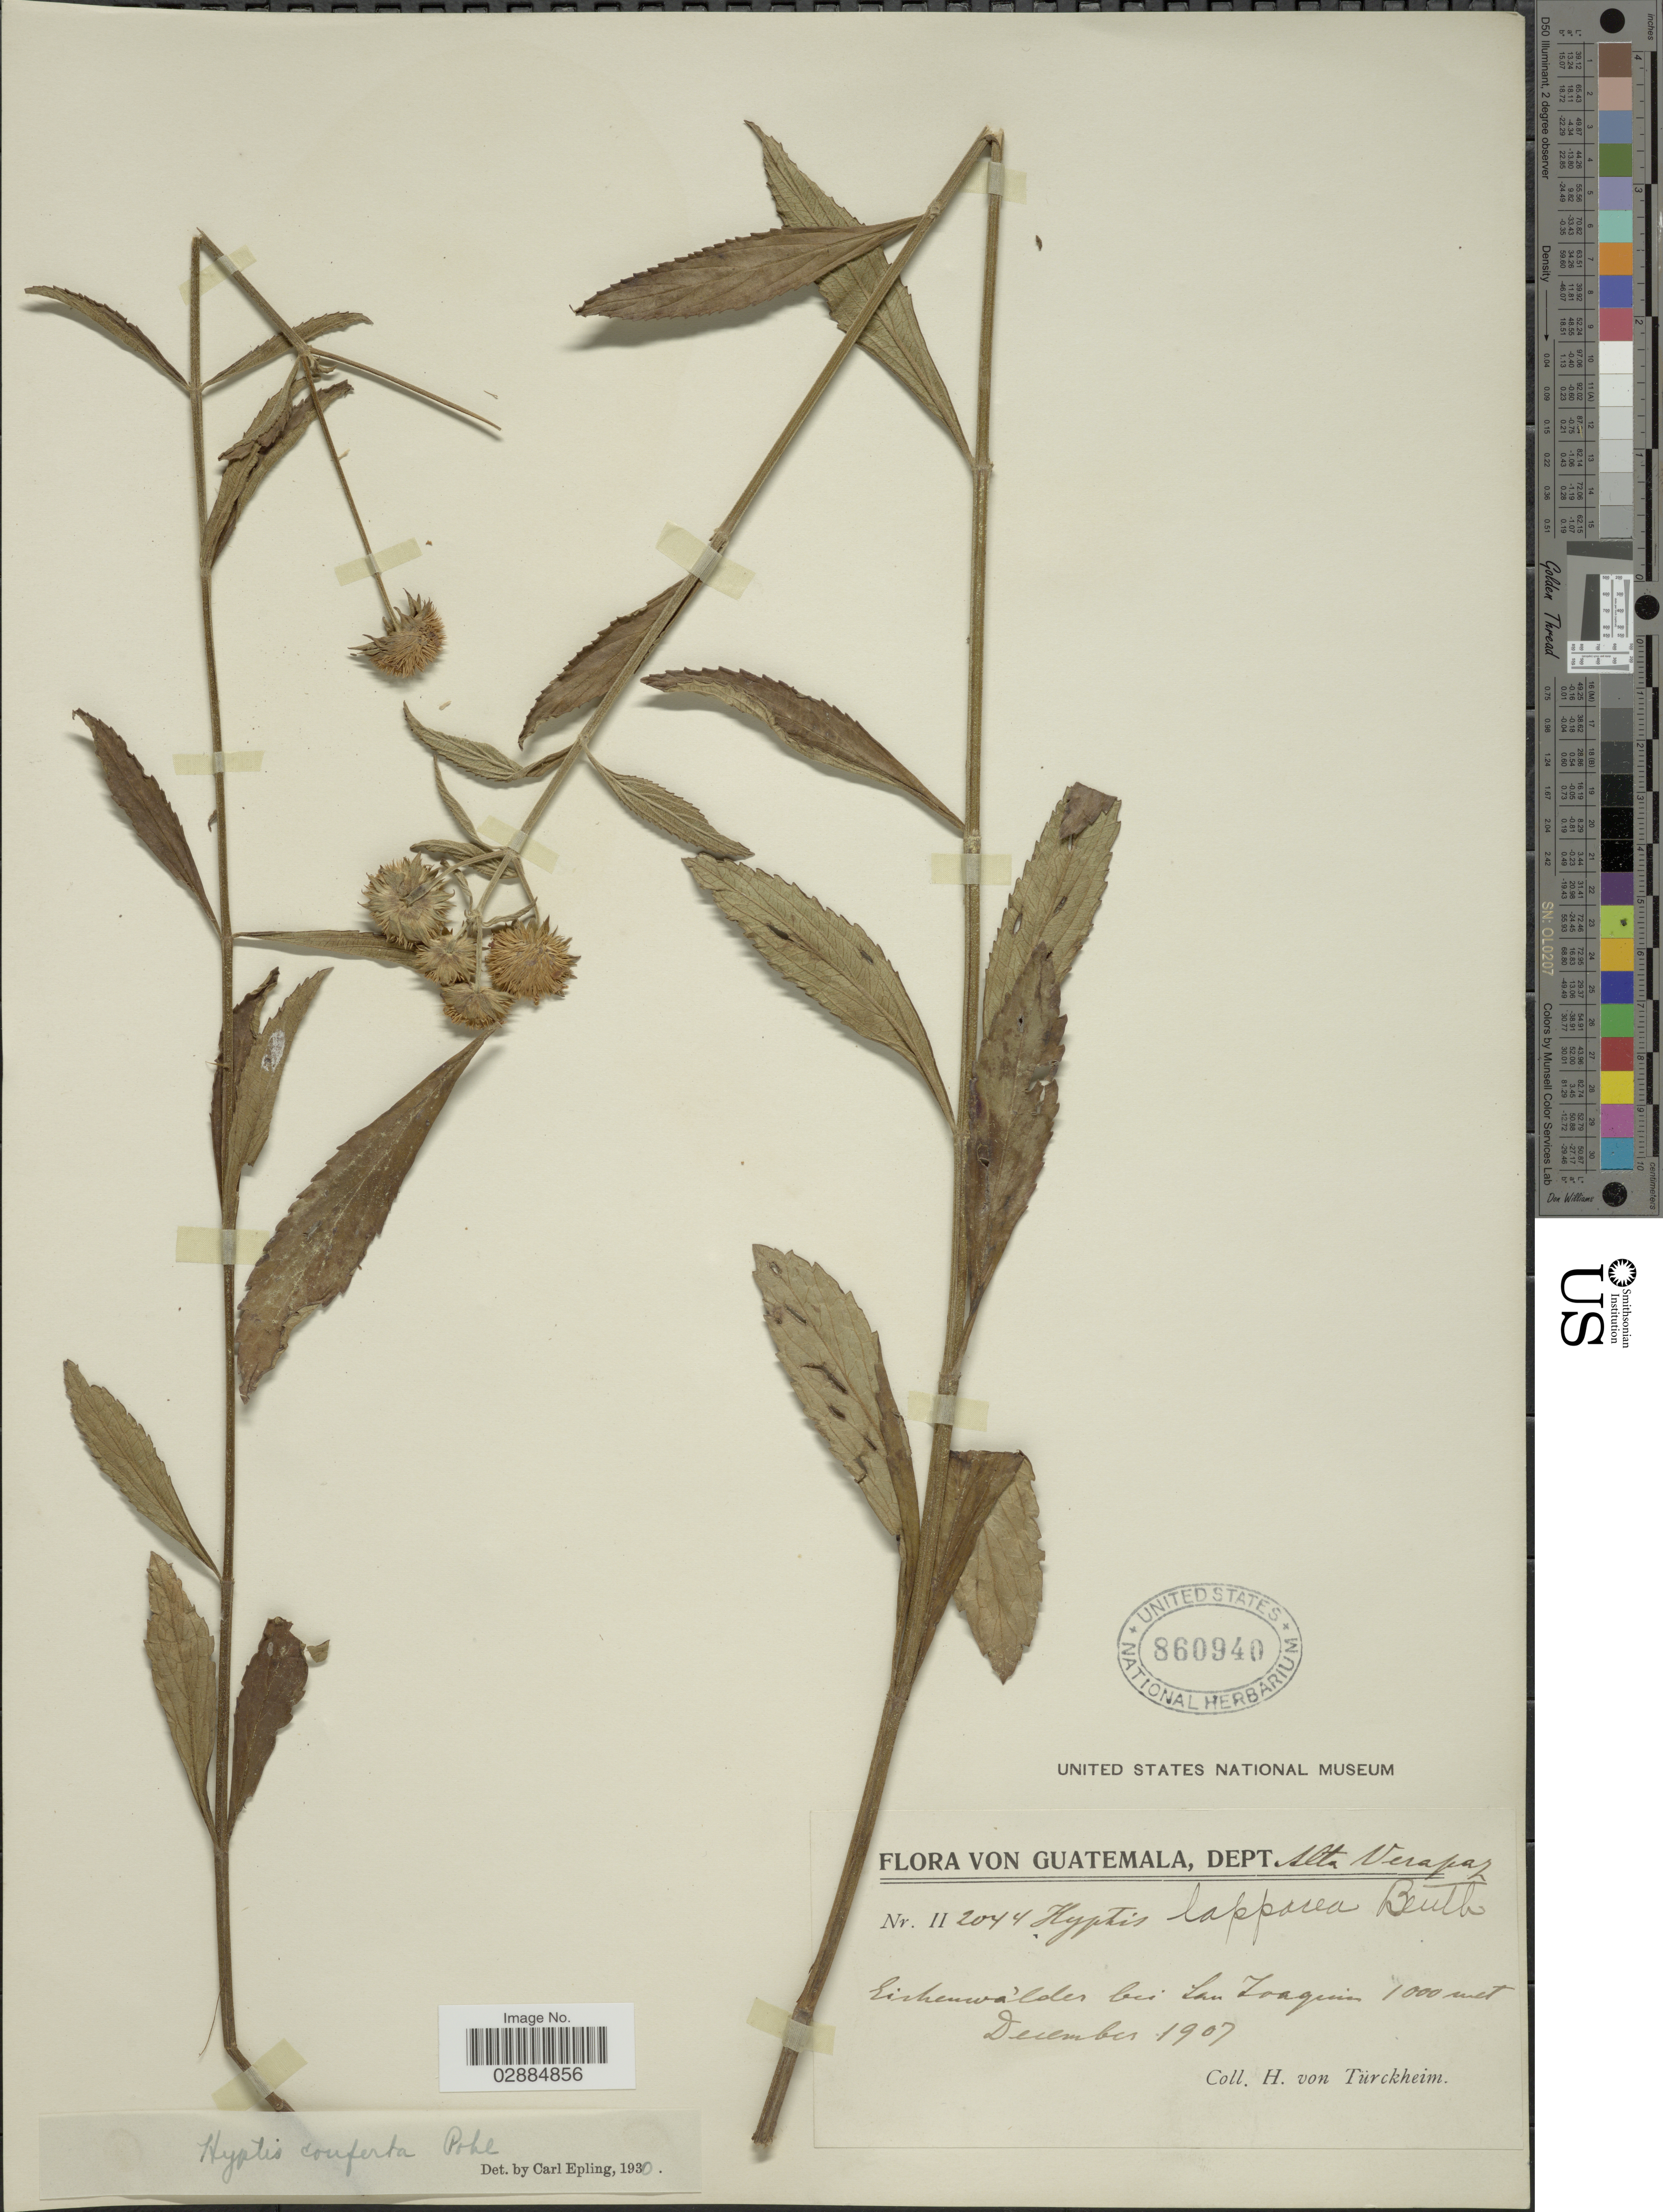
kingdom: Plantae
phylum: Tracheophyta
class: Magnoliopsida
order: Lamiales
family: Lamiaceae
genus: Hyptis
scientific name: Hyptis conferta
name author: Pohl ex Benth.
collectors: H. von Türckheim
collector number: II 2044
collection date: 1907-12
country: Guatemala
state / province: Alta Verapaz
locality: Dept. Alta Verapaz, Eichenwalder bei San Joaquim.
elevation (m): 1000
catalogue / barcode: US 860940